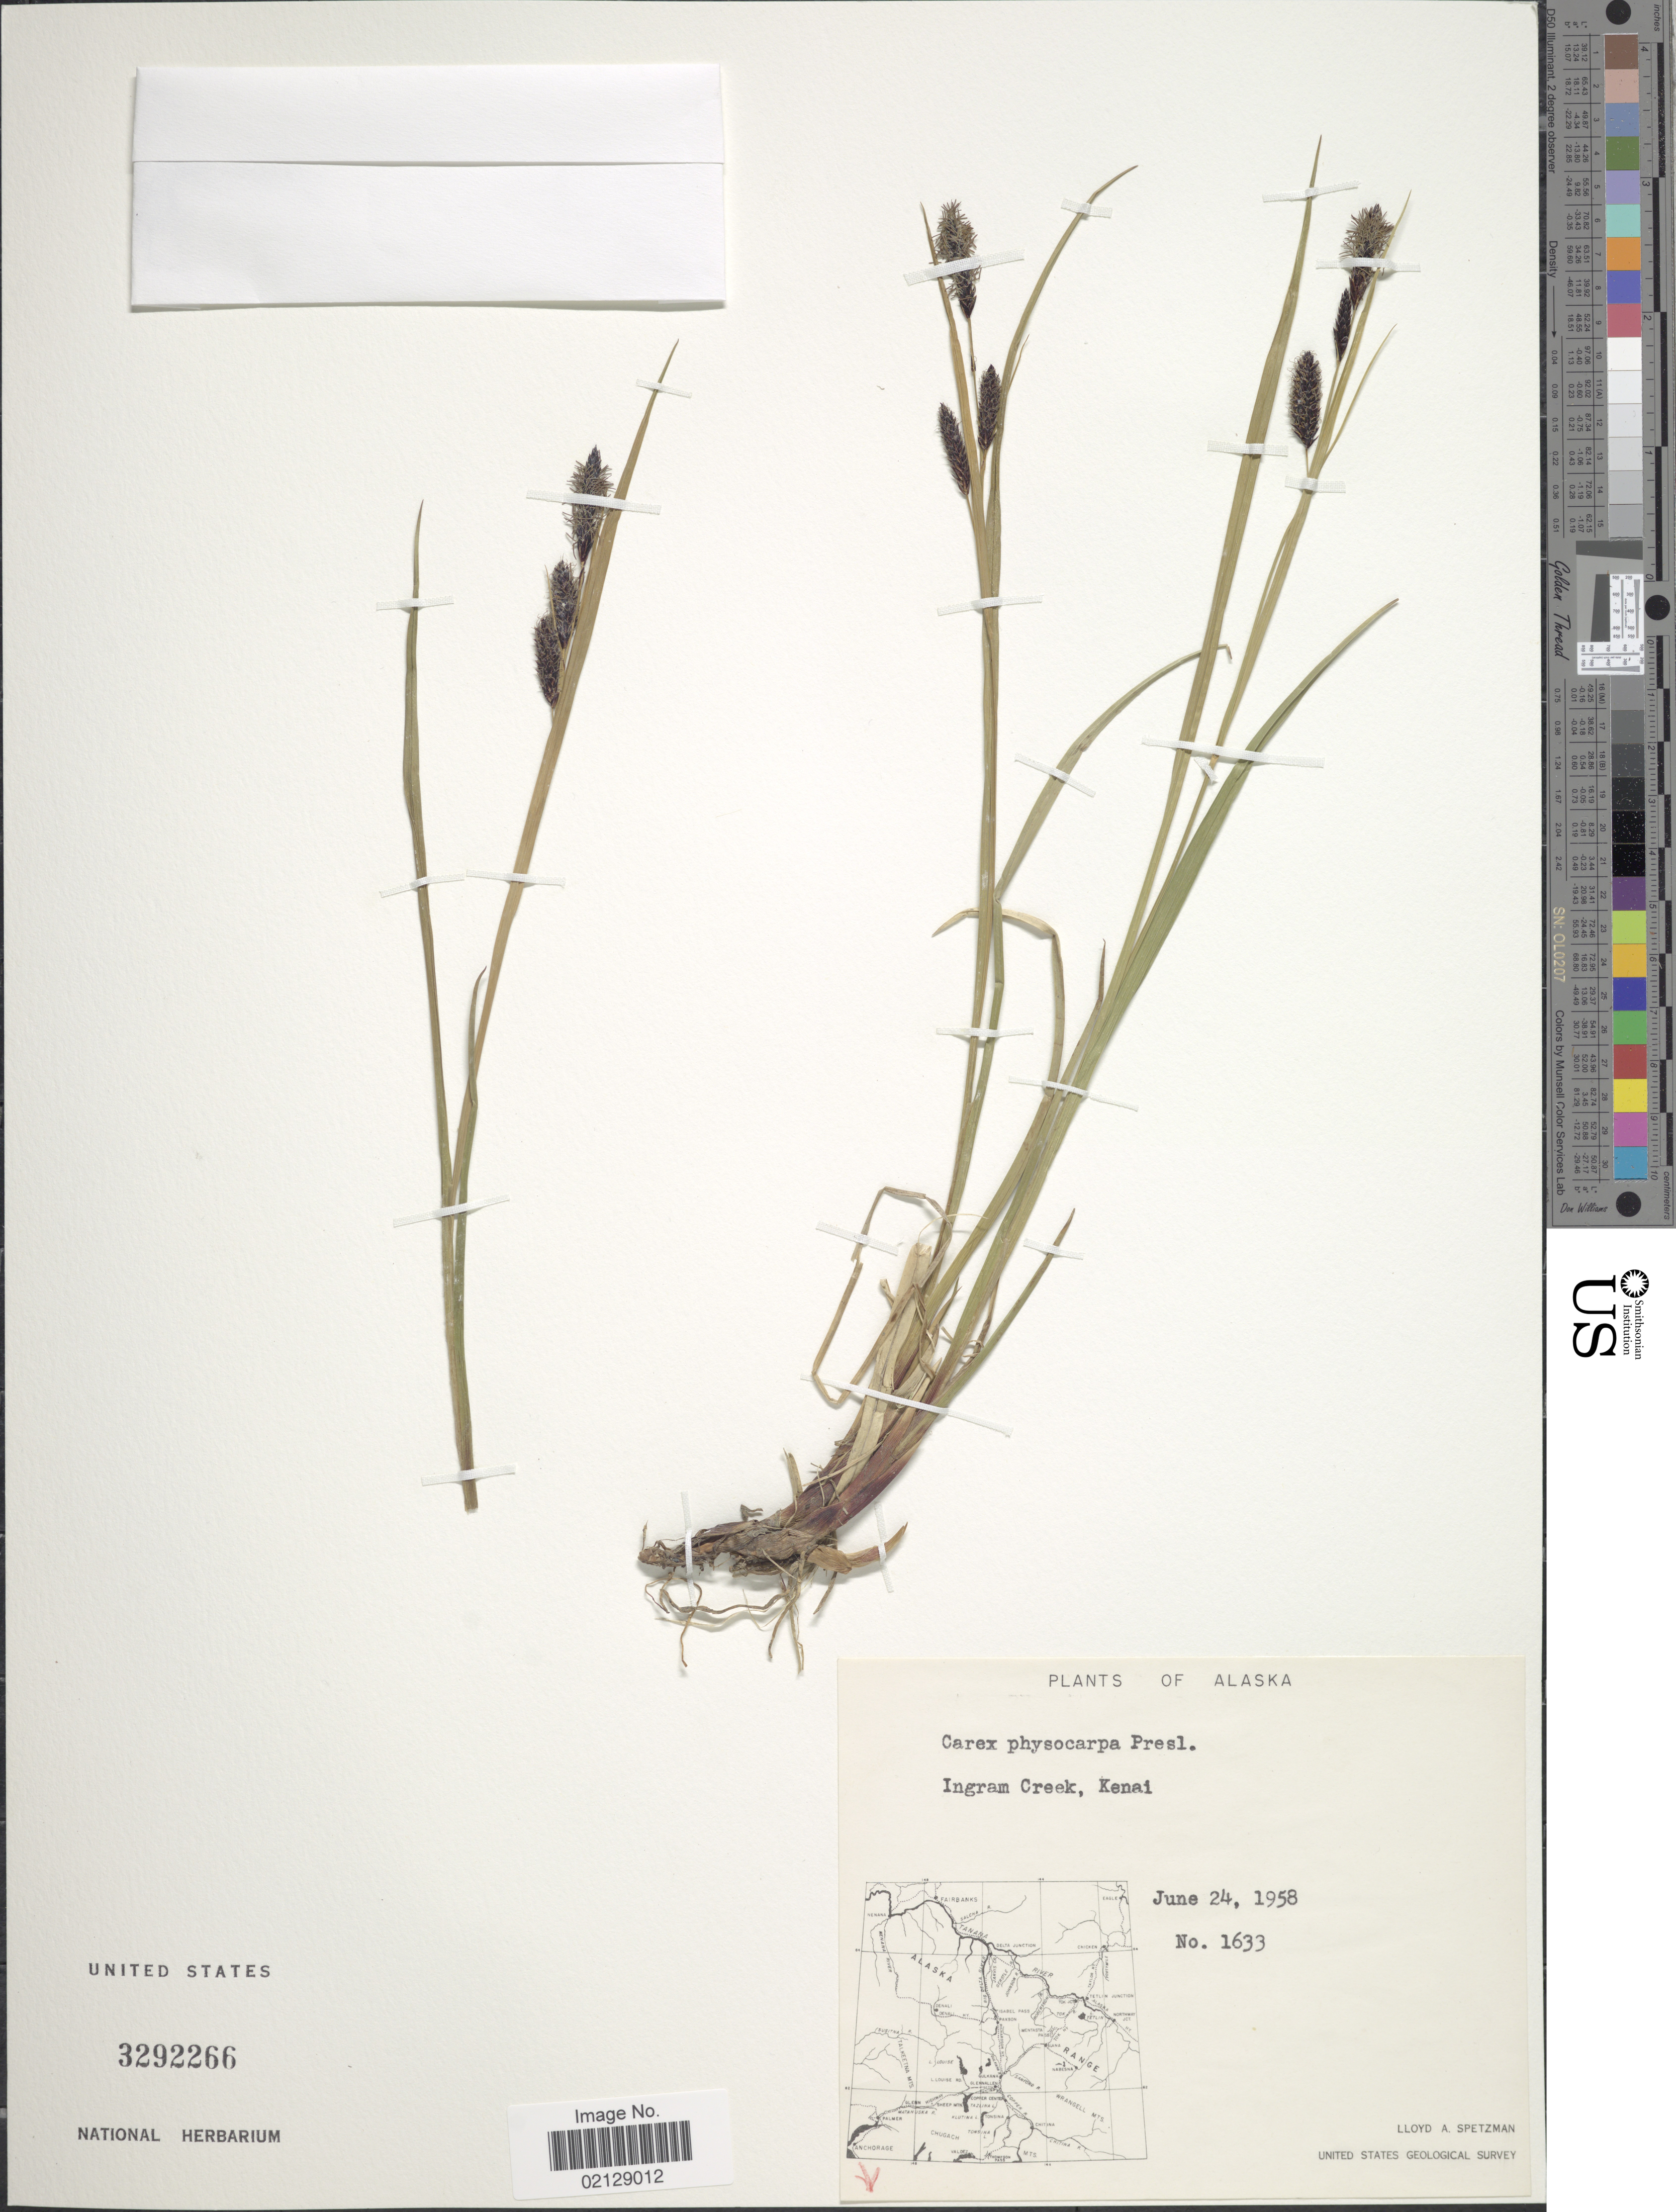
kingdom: Plantae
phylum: Tracheophyta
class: Liliopsida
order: Poales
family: Cyperaceae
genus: Carex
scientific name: Carex saxatilis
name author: L.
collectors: L. Spetzman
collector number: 1633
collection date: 1958-06-24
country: United States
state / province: Alaska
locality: Ingram Creek, Kenai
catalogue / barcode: US 3292266